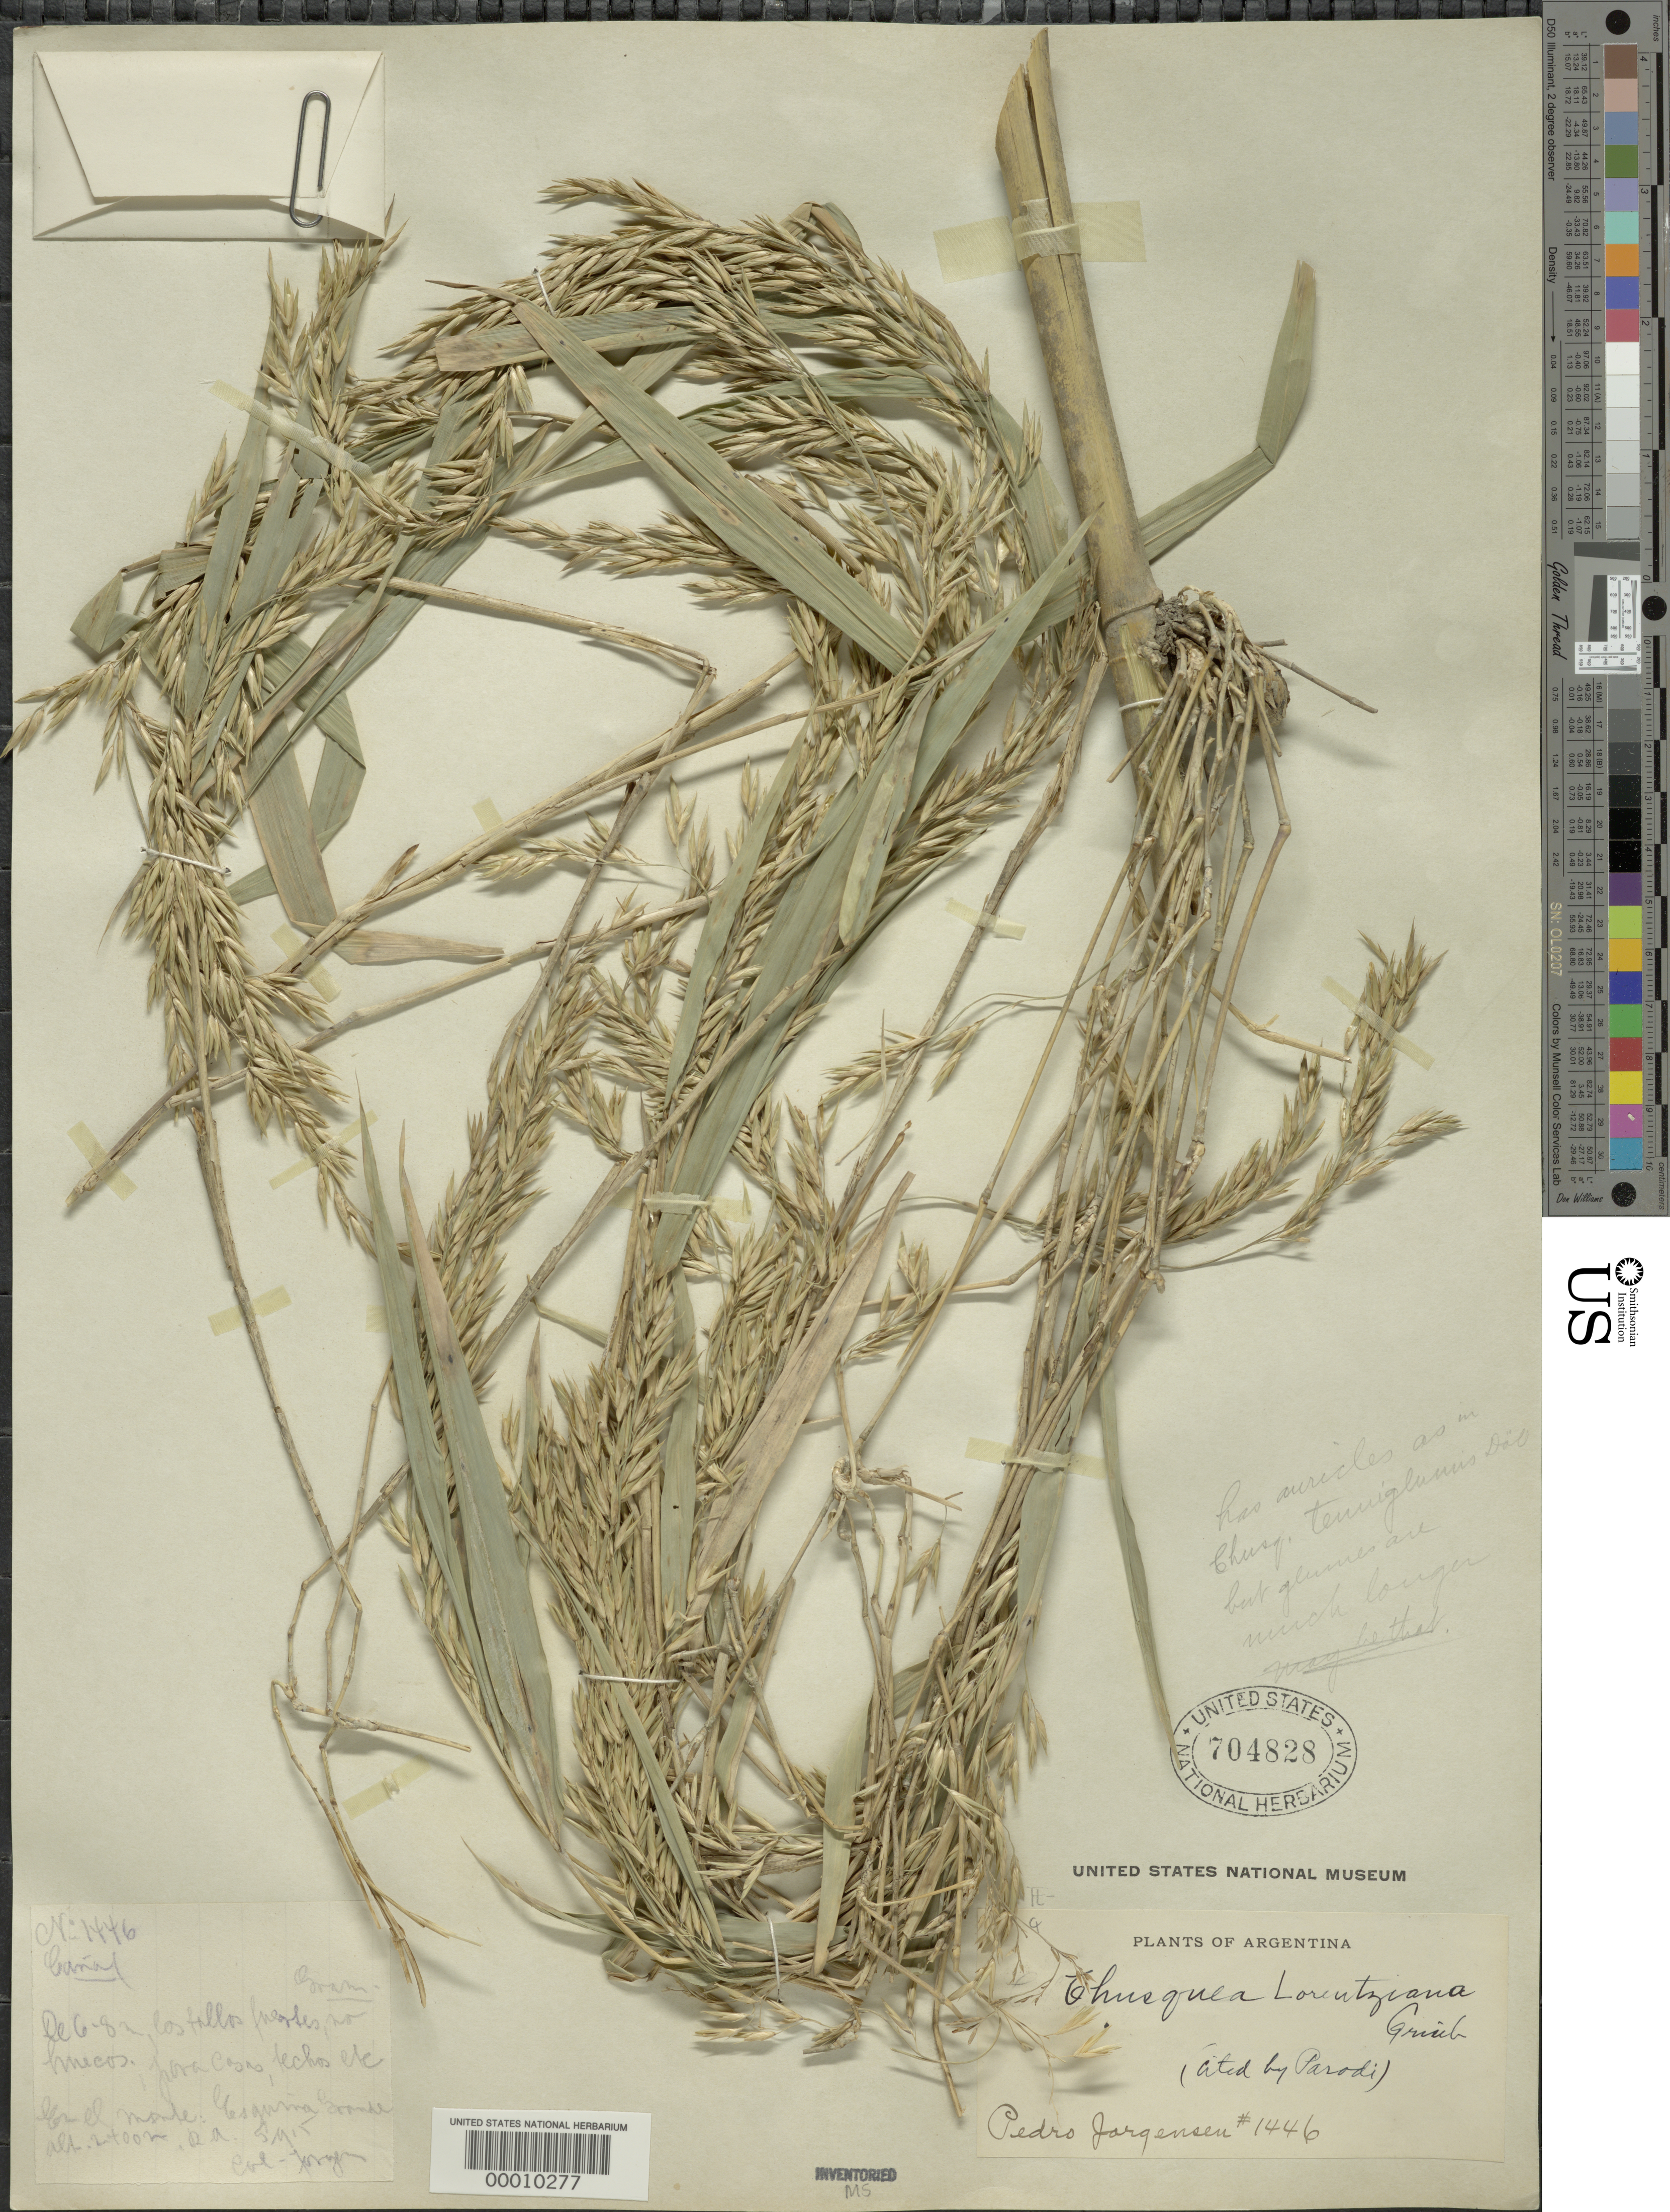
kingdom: Plantae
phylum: Tracheophyta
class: Liliopsida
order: Poales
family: Poaceae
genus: Chusquea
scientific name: Chusquea lorentziana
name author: Griseb.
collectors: P. Jorgensen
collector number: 1446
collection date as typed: May 1915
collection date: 1915-05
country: Argentina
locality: Esquina Grande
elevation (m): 2400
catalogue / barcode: US 704828